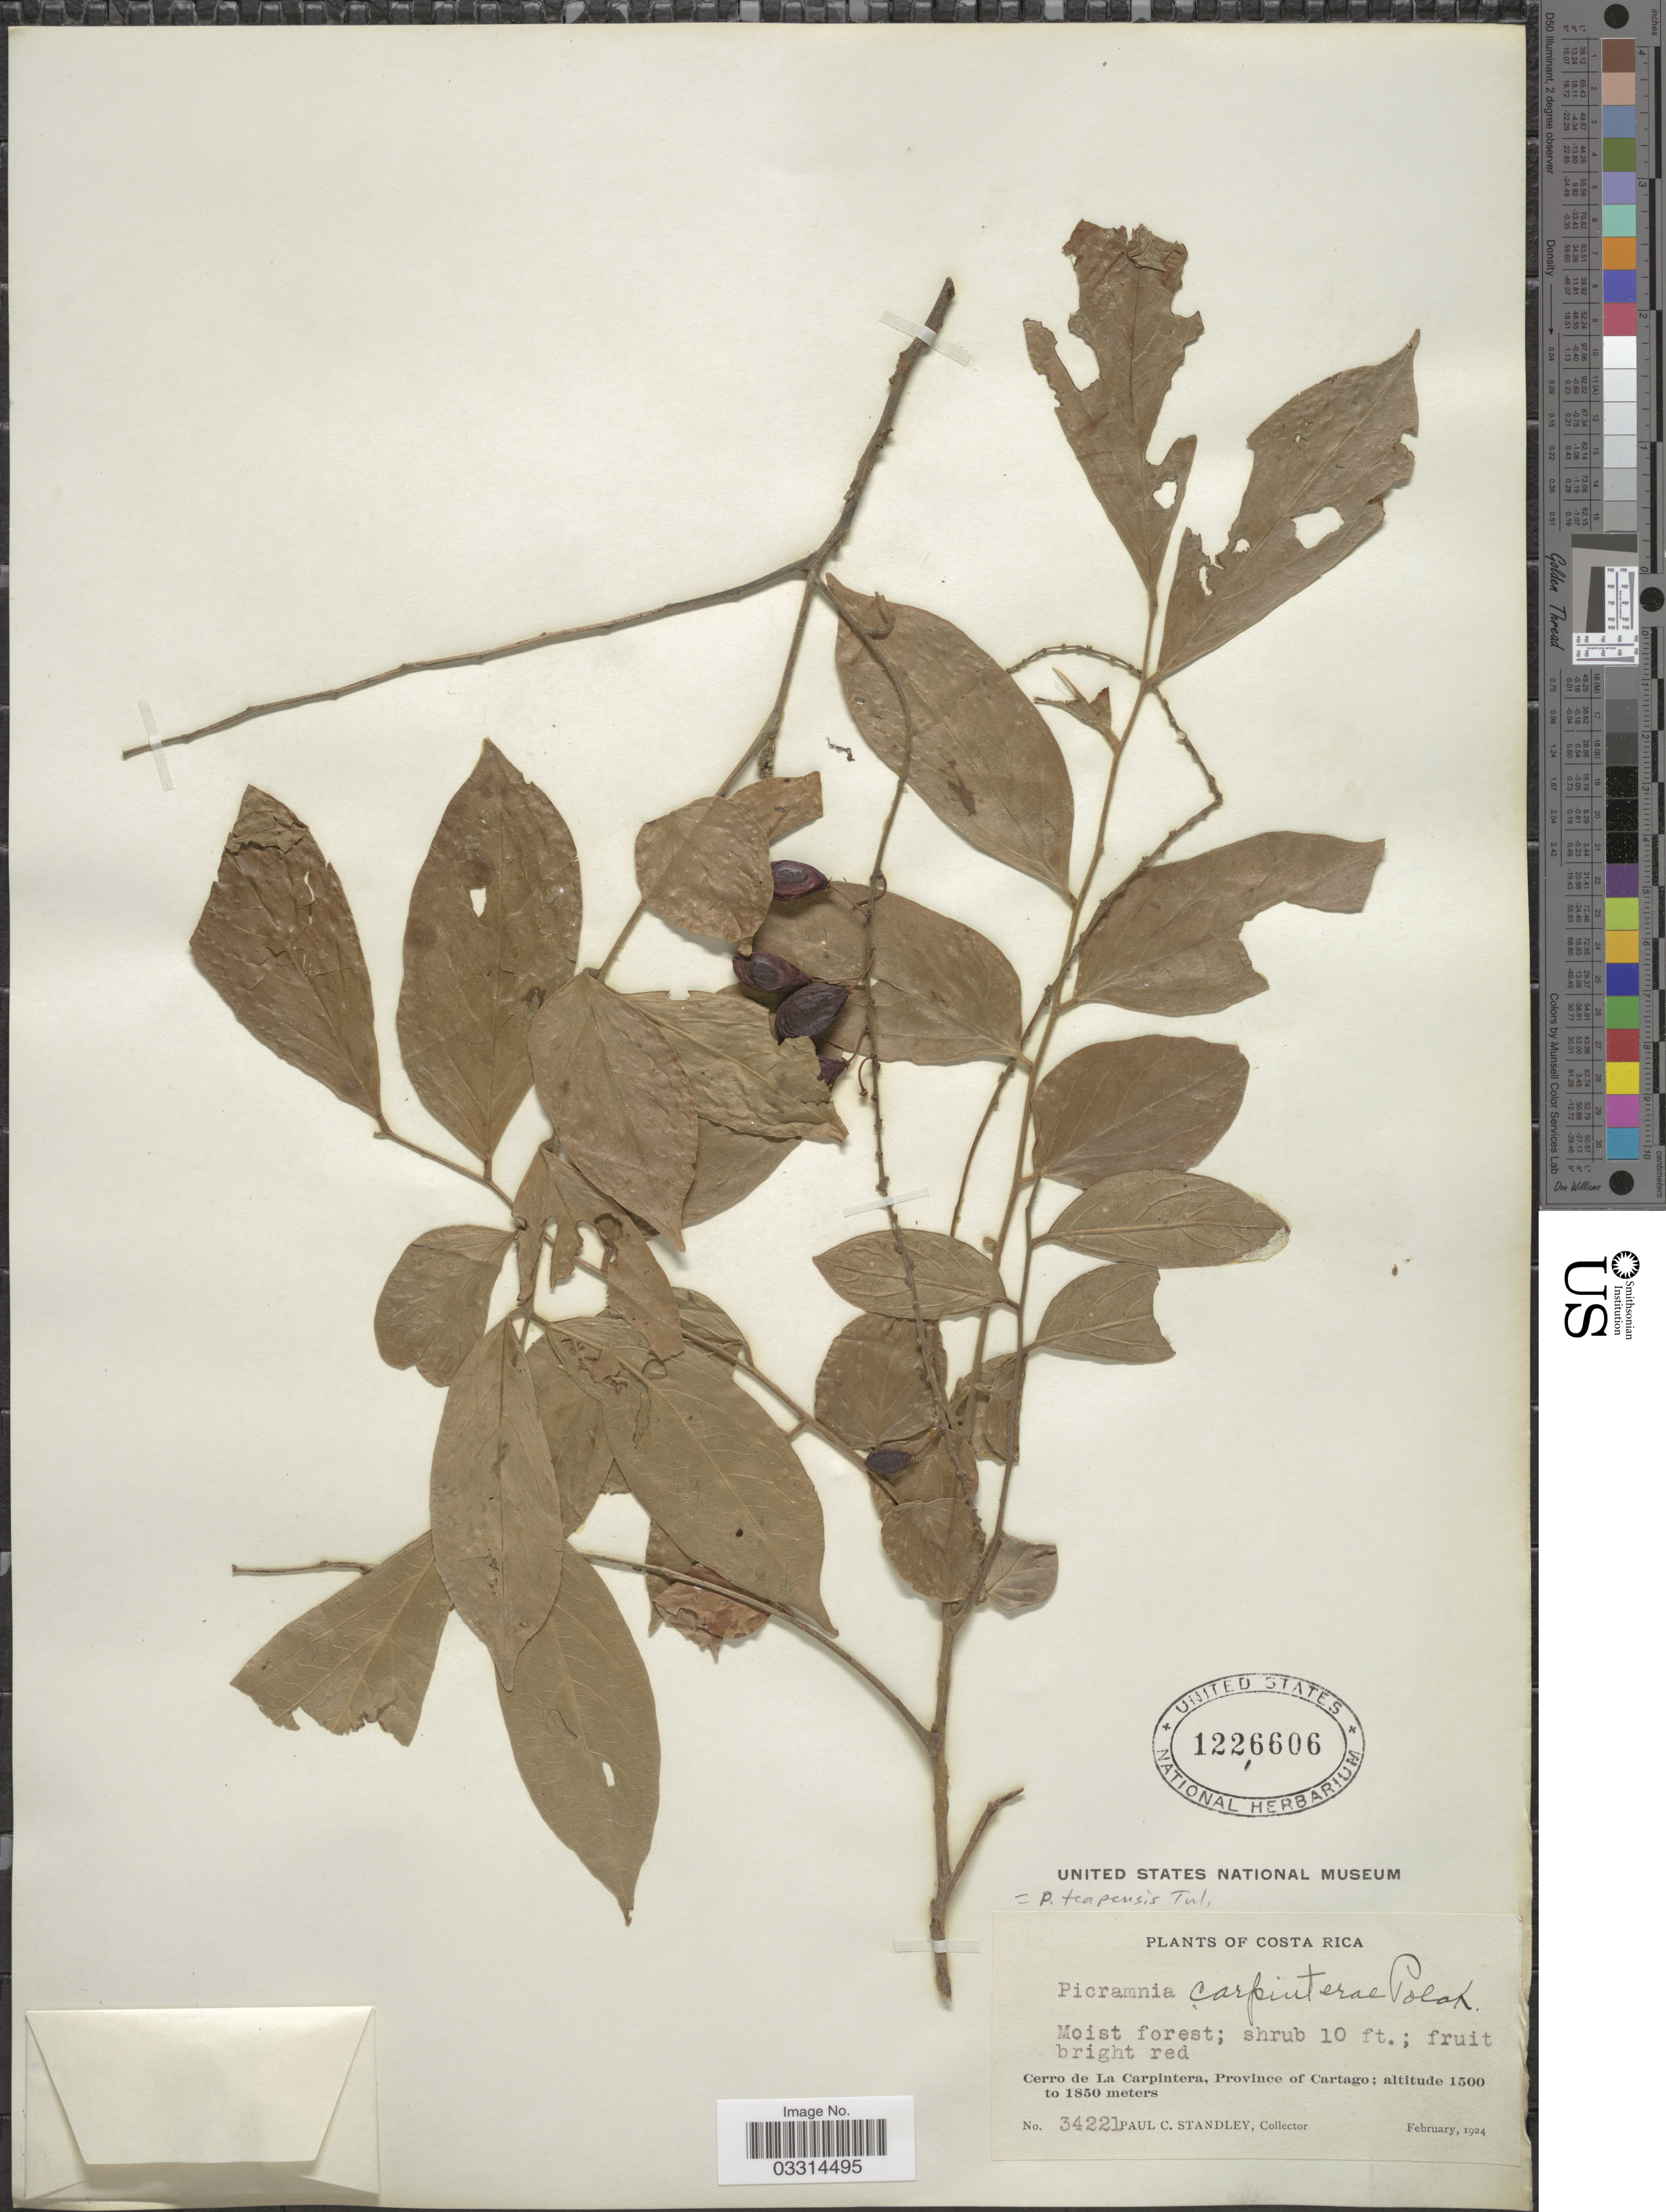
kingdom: Plantae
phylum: Tracheophyta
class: Magnoliopsida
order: Picramniales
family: Picramniaceae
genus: Picramnia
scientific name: Picramnia teapensis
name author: Tul.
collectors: P. C. Standley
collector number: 34221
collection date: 1924-02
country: Costa Rica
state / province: Cartago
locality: Cerro de La Carpintera.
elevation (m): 1500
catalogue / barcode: US 1226606